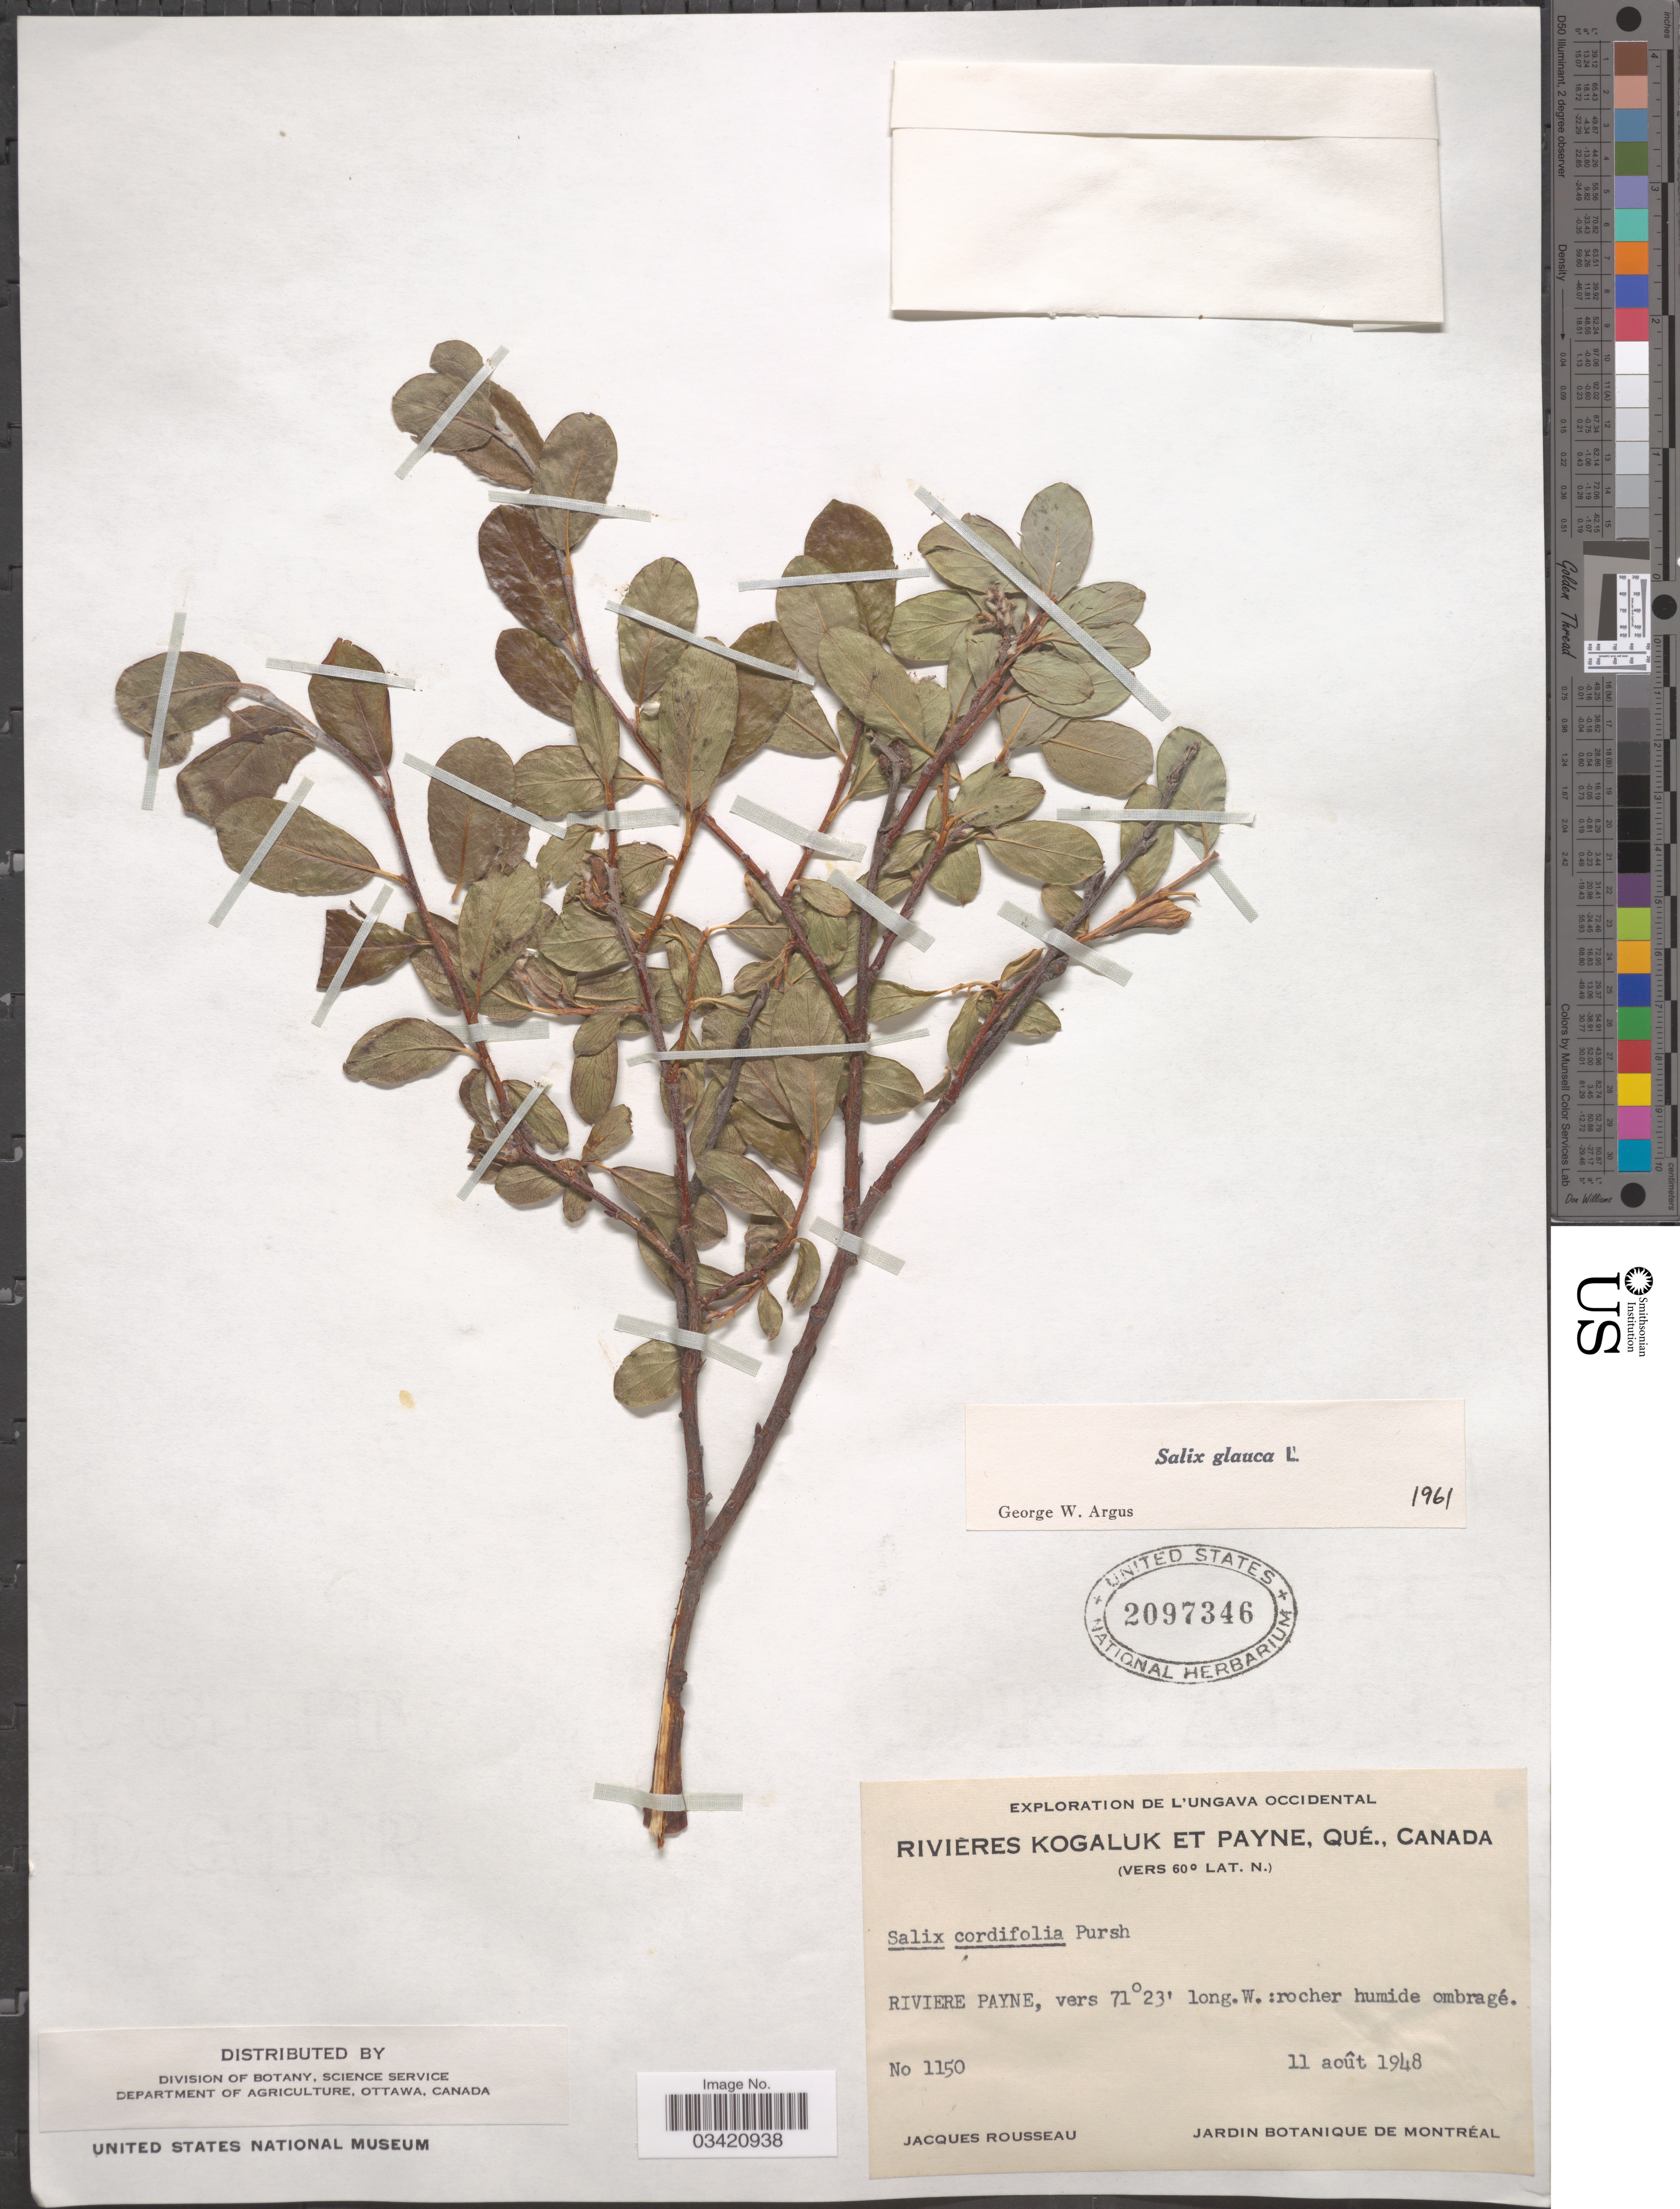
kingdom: Plantae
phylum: Tracheophyta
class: Magnoliopsida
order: Malpighiales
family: Salicaceae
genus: Salix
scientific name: Salix glauca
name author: L.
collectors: J. Rousseau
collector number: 1150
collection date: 1948-08-11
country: Canada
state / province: Quebec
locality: Rivières Kogaluk et Payne. Riviere Payne.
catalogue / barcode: US 2097346